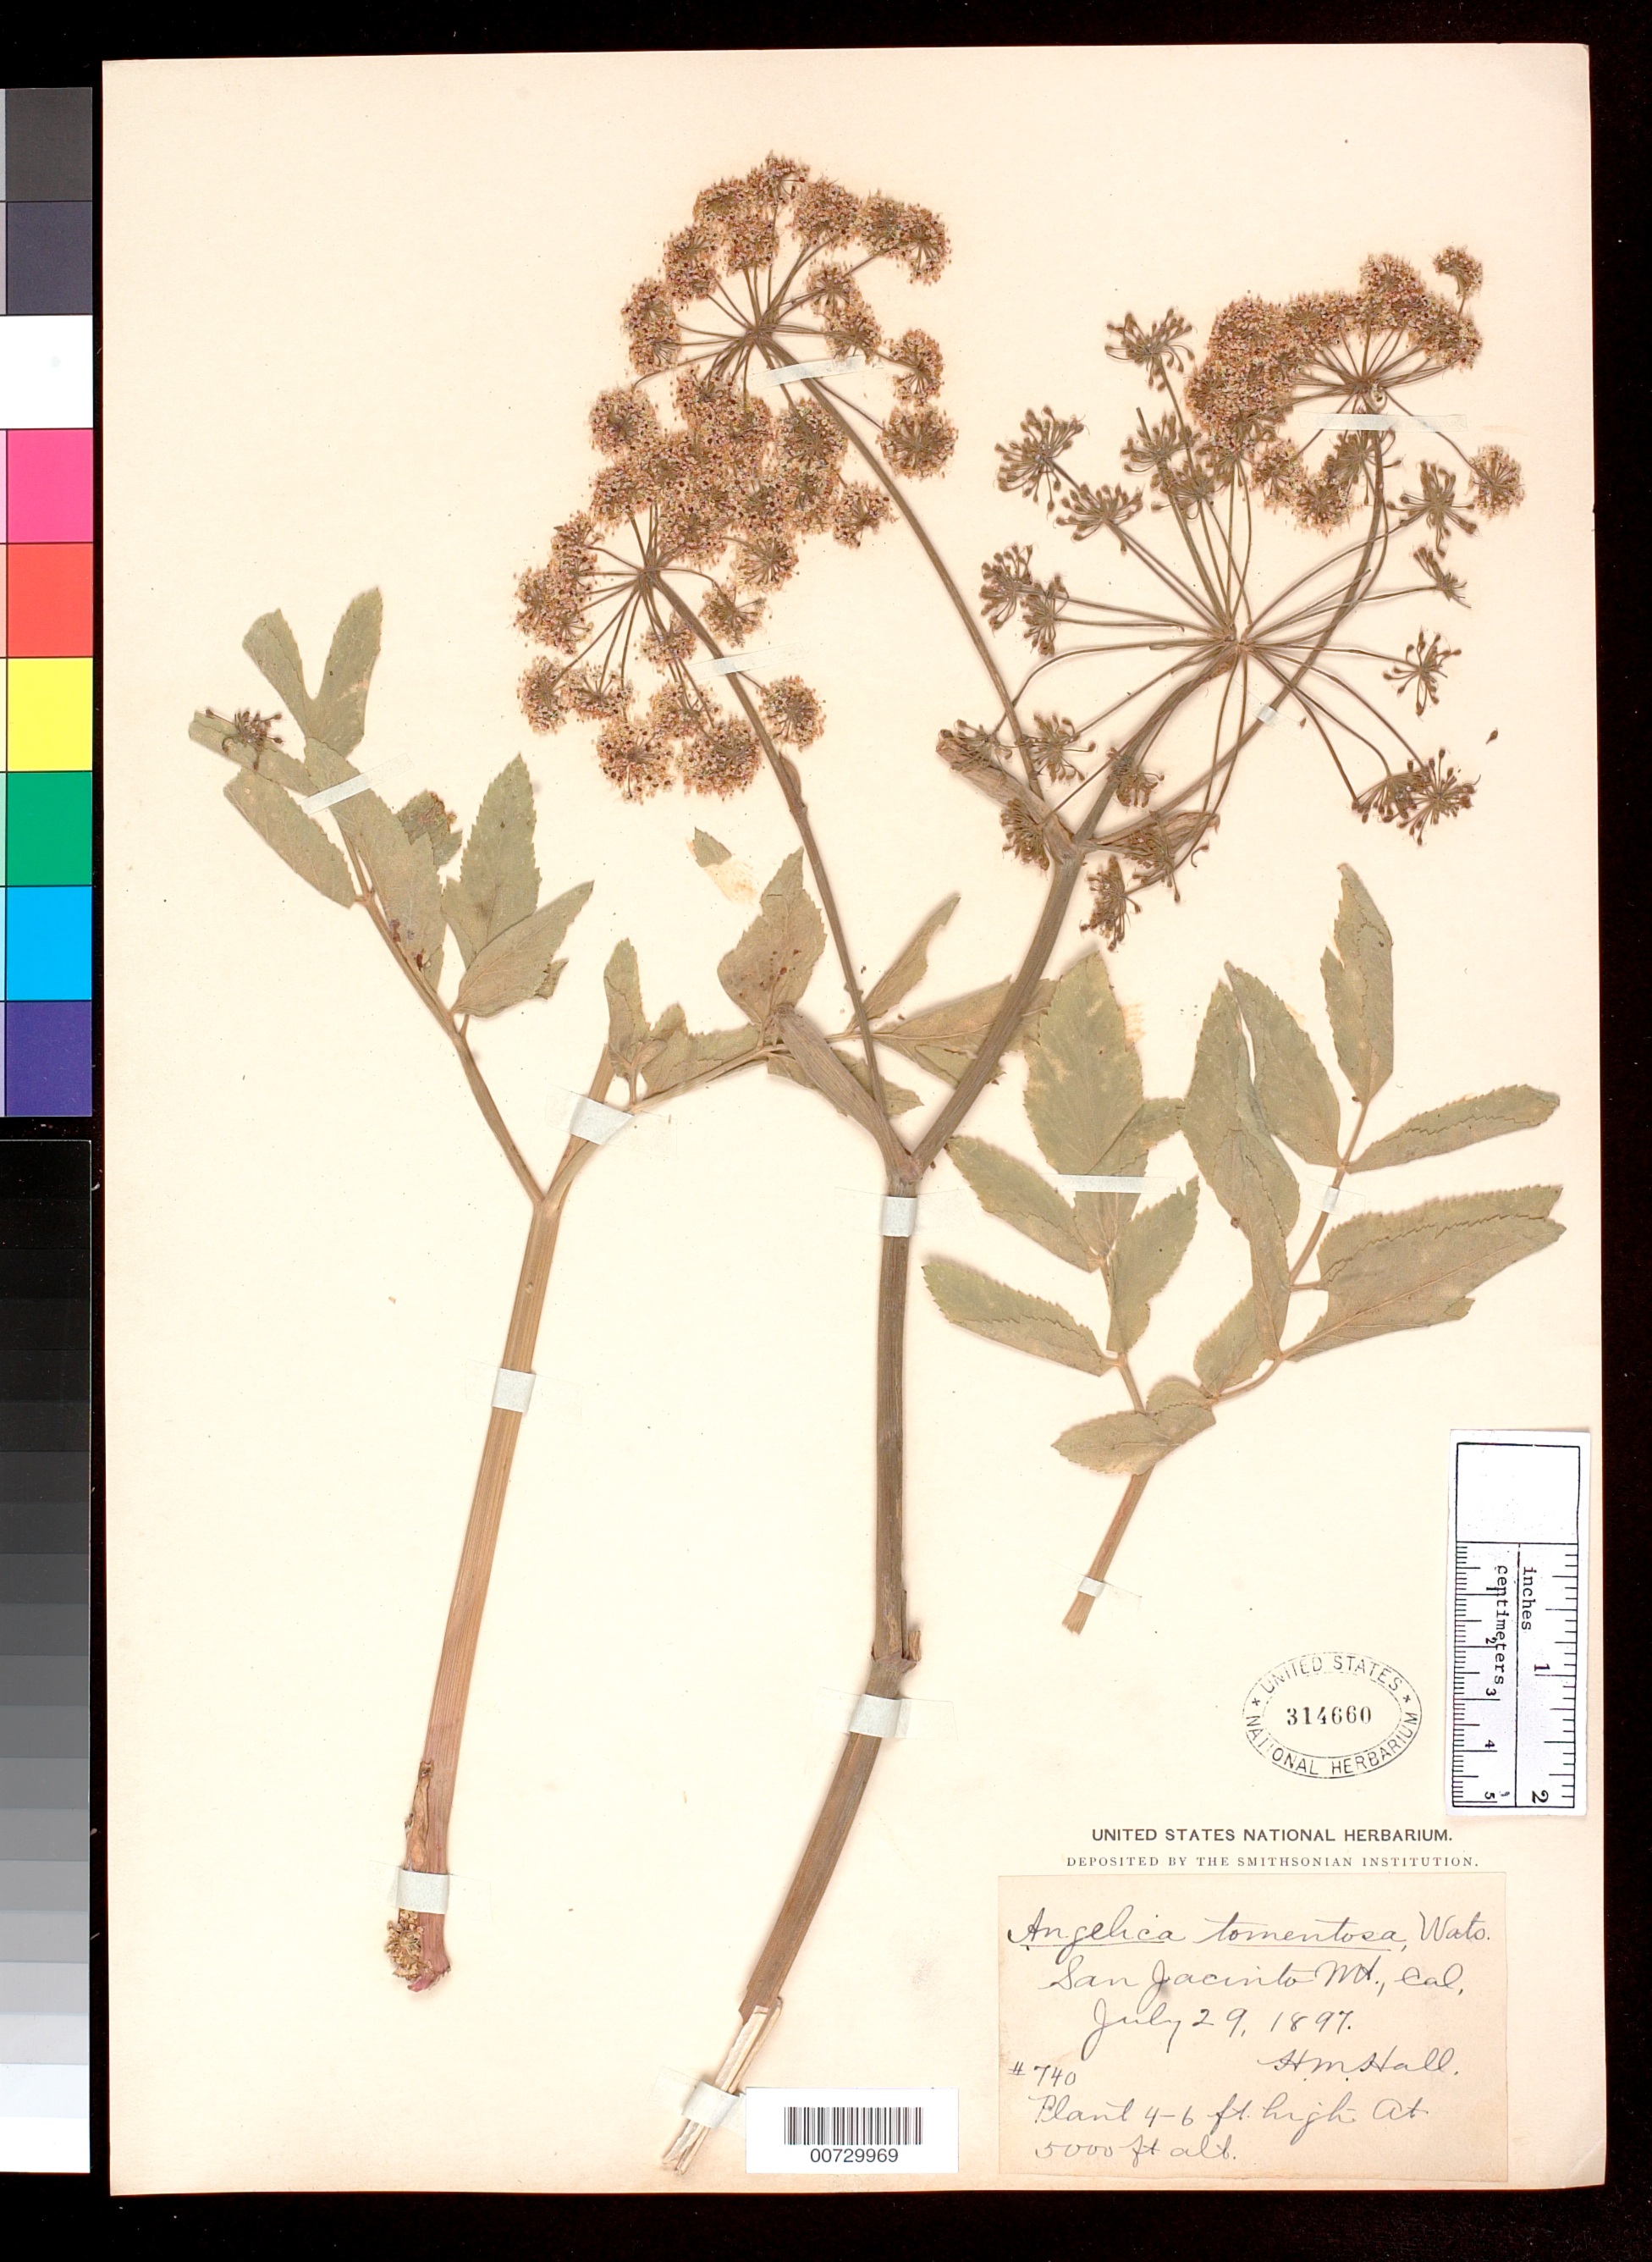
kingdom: Plantae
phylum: Tracheophyta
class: Magnoliopsida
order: Apiales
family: Apiaceae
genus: Angelica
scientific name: Angelica tomentosa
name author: S. Watson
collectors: H. M. Hall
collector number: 740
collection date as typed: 29 Jul 1897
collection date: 1897-07-29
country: United States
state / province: California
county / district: Riverside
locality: San Jacinto Mts.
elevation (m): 1524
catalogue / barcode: US 314660